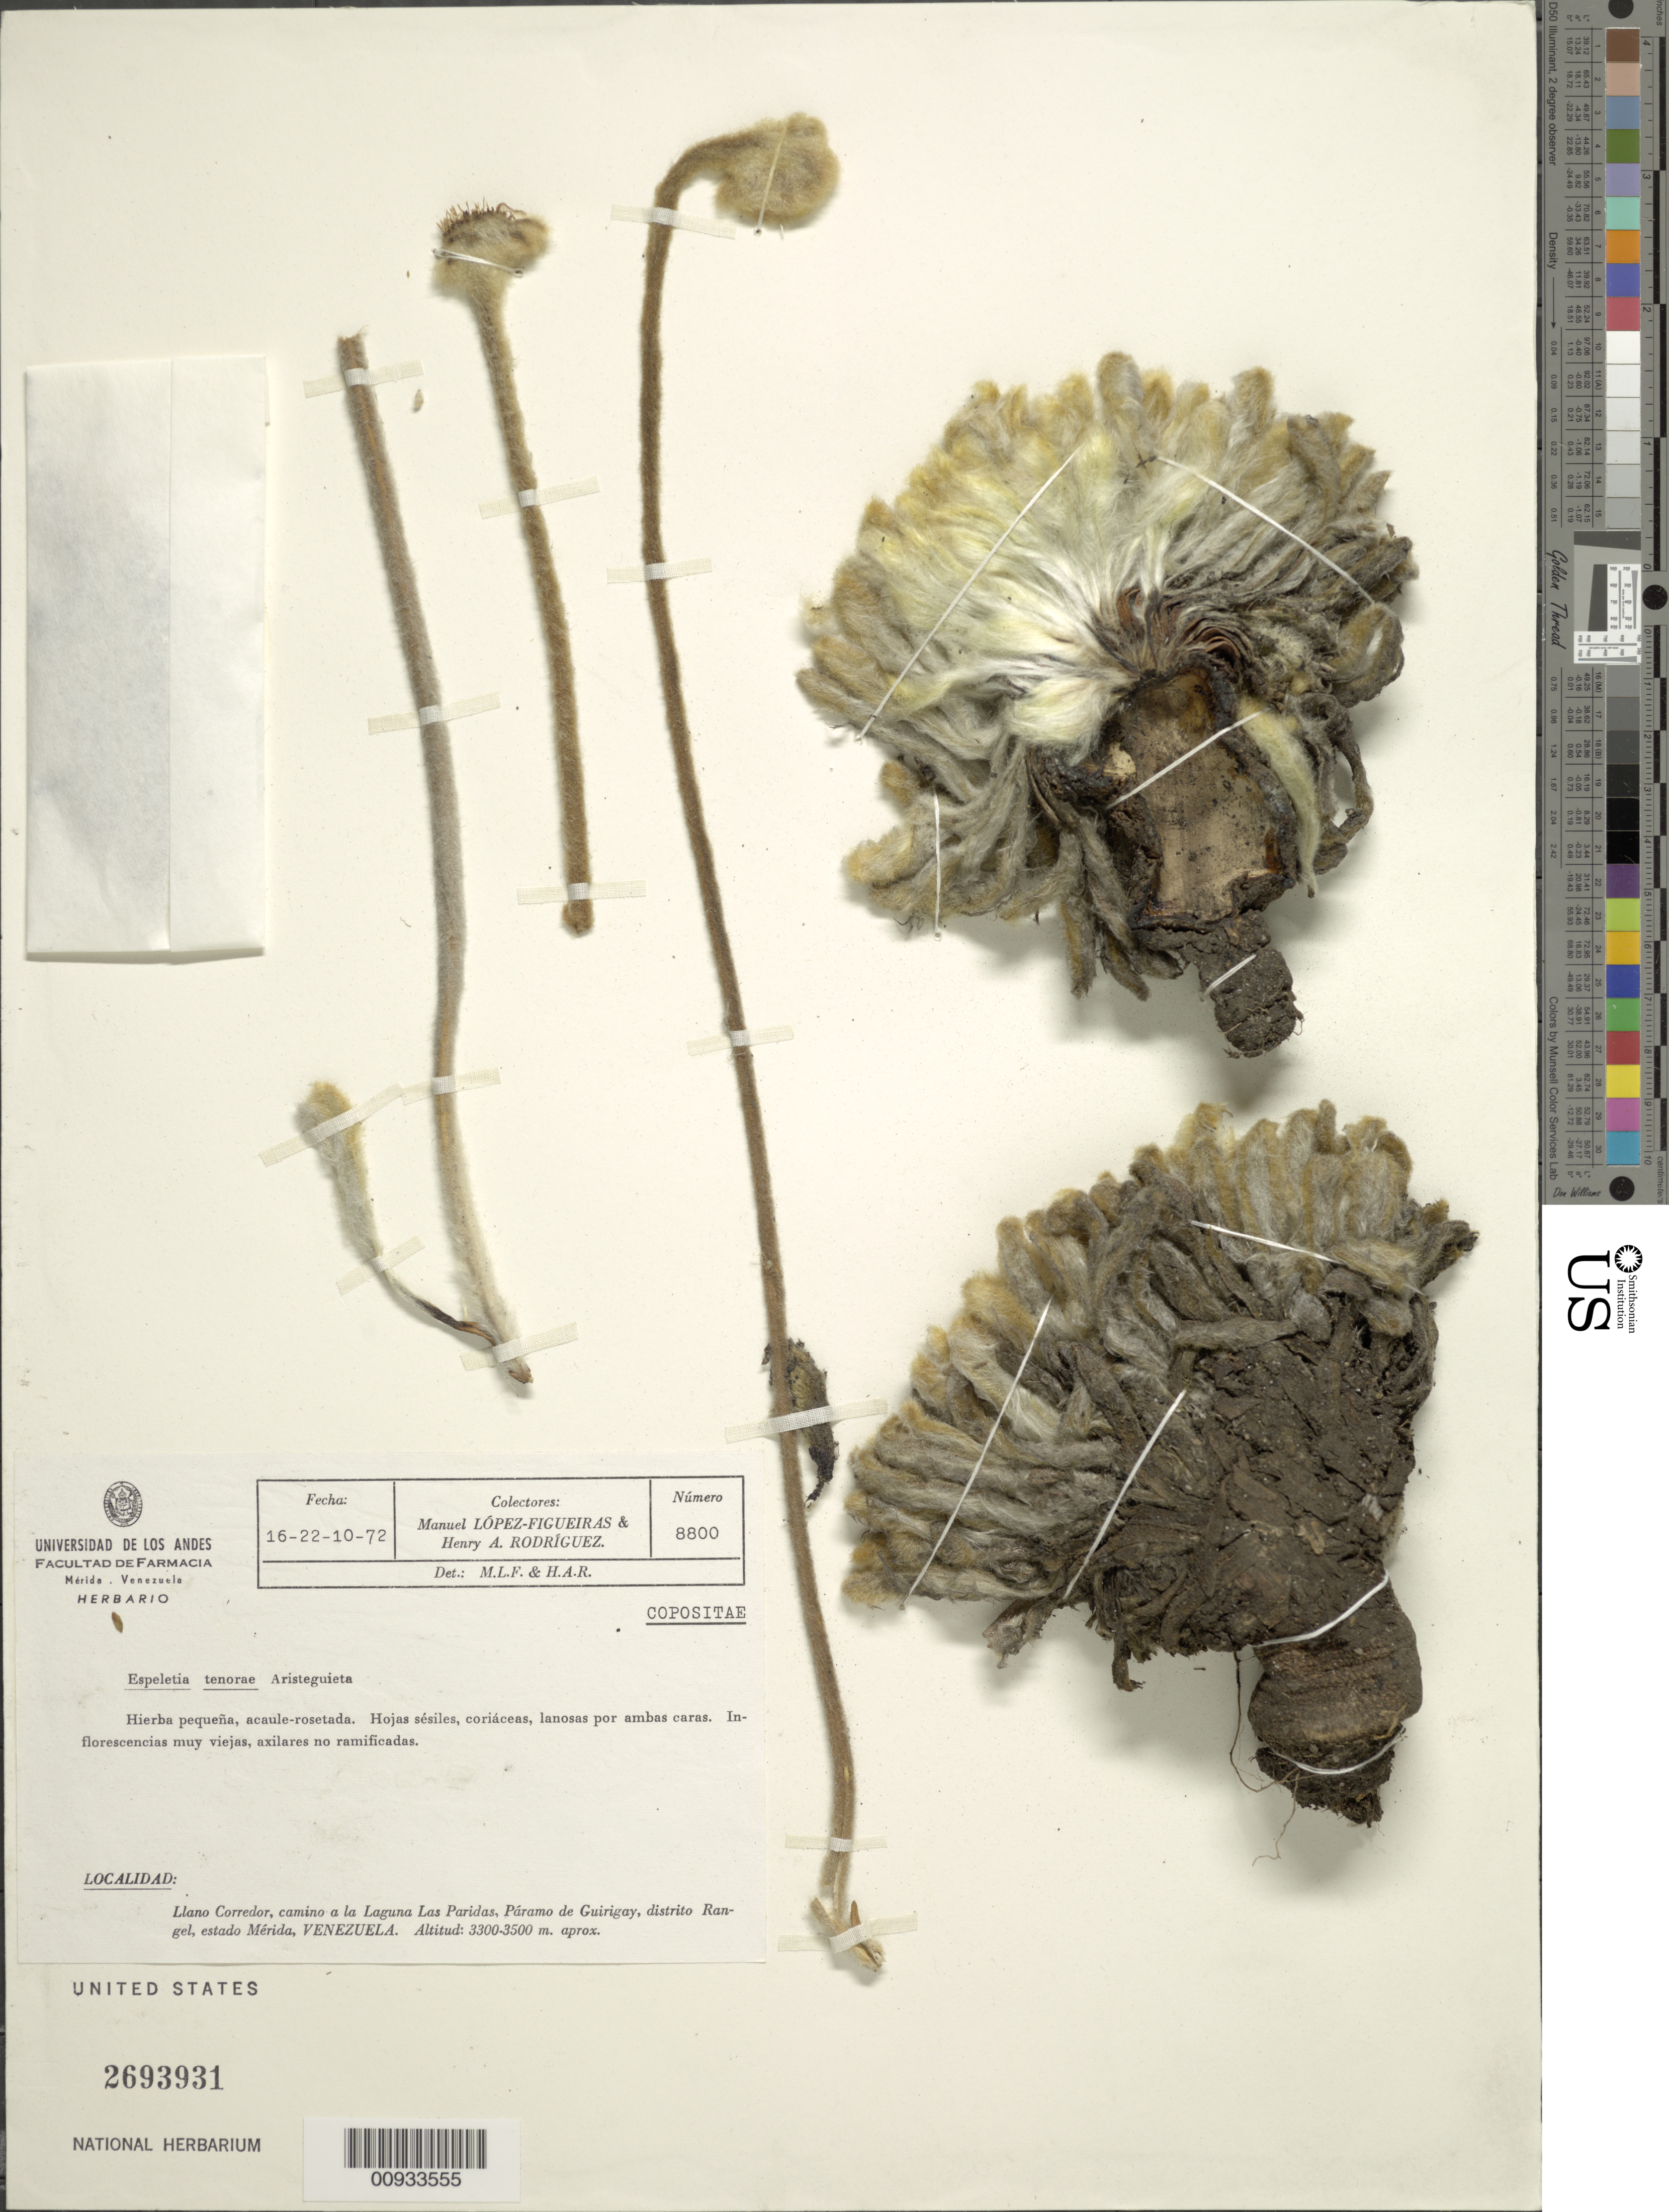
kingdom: Plantae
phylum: Tracheophyta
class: Magnoliopsida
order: Asterales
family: Asteraceae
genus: Espeletia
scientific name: Espeletia tenorae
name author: Aristeg.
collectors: M. López Figueiras & H. A. Rodriguez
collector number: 8800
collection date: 1972-10-16/1972-10-22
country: Venezuela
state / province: Mérida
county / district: Rangel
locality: Páramo de Guirigay. Llano Corredor, camino a la Laguna Las Paridas.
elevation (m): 3300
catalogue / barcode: US 2693931